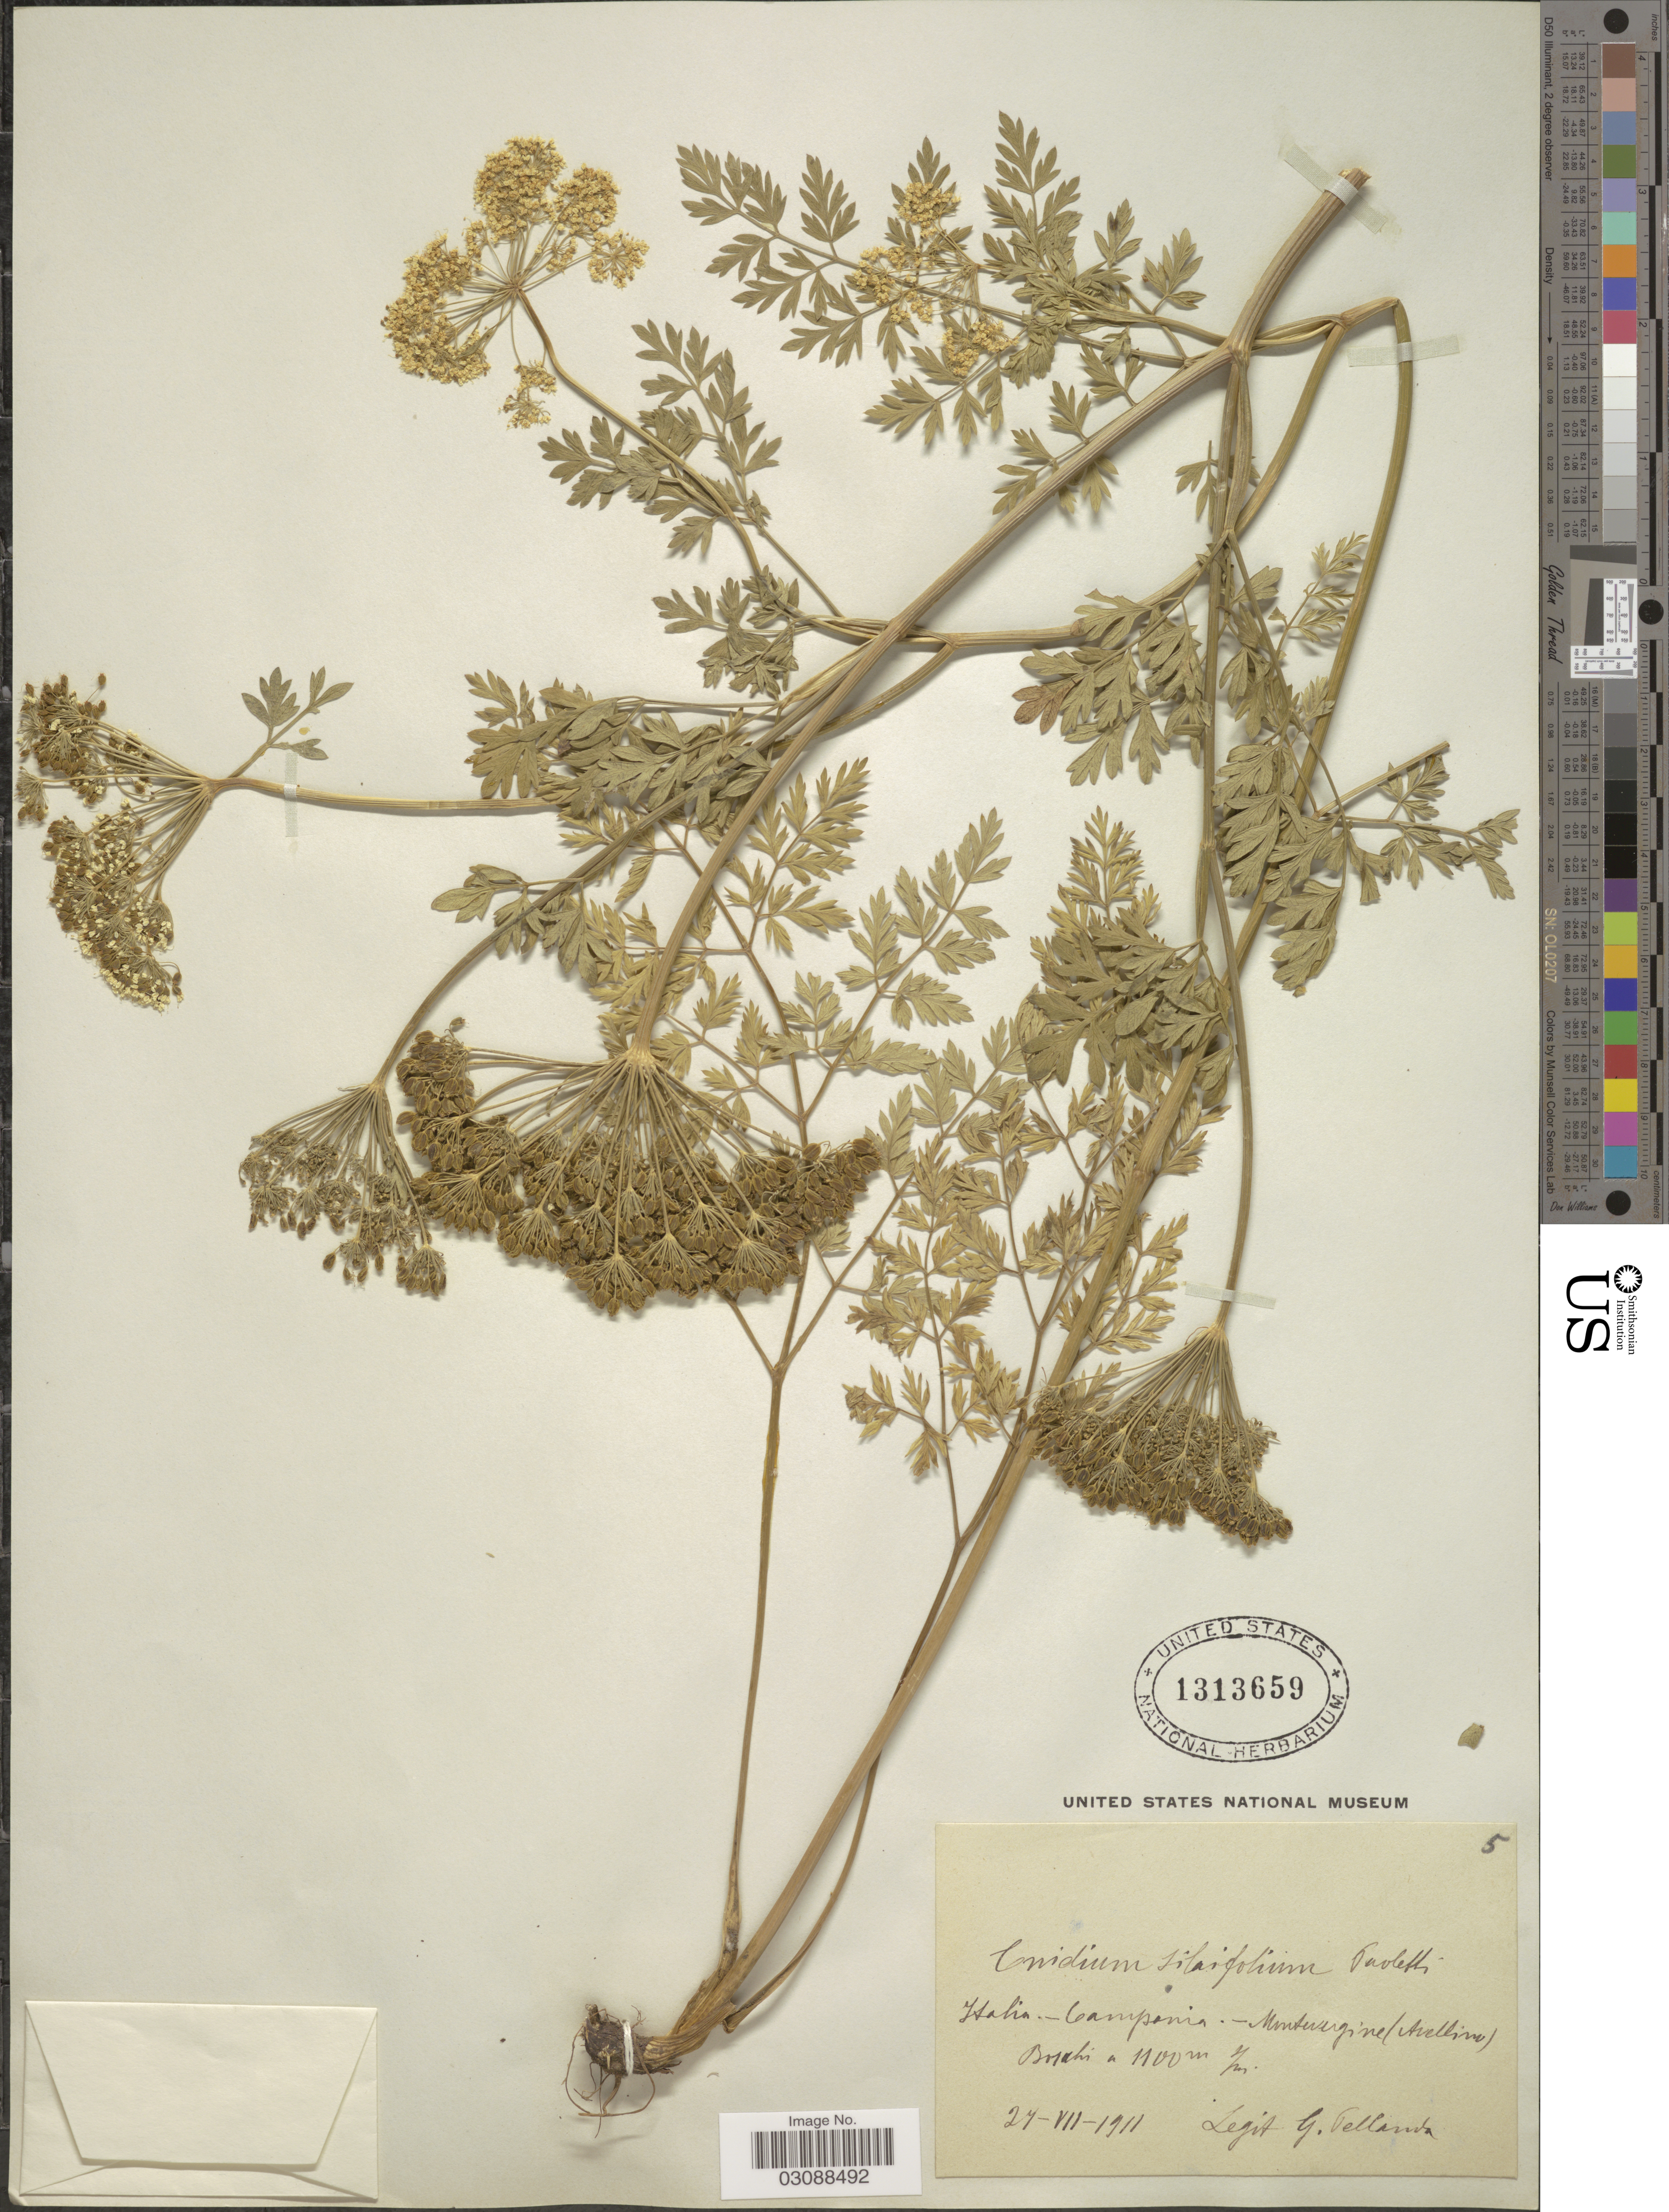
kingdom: Plantae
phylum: Tracheophyta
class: Magnoliopsida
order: Apiales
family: Apiaceae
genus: Cnidium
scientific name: Cnidium silaifolium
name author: (Jacq.) Simonk.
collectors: G. Tellanda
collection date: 1911-07-27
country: Italy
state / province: Campania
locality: Montevergine (Avelline).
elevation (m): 1100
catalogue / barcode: US 1313659